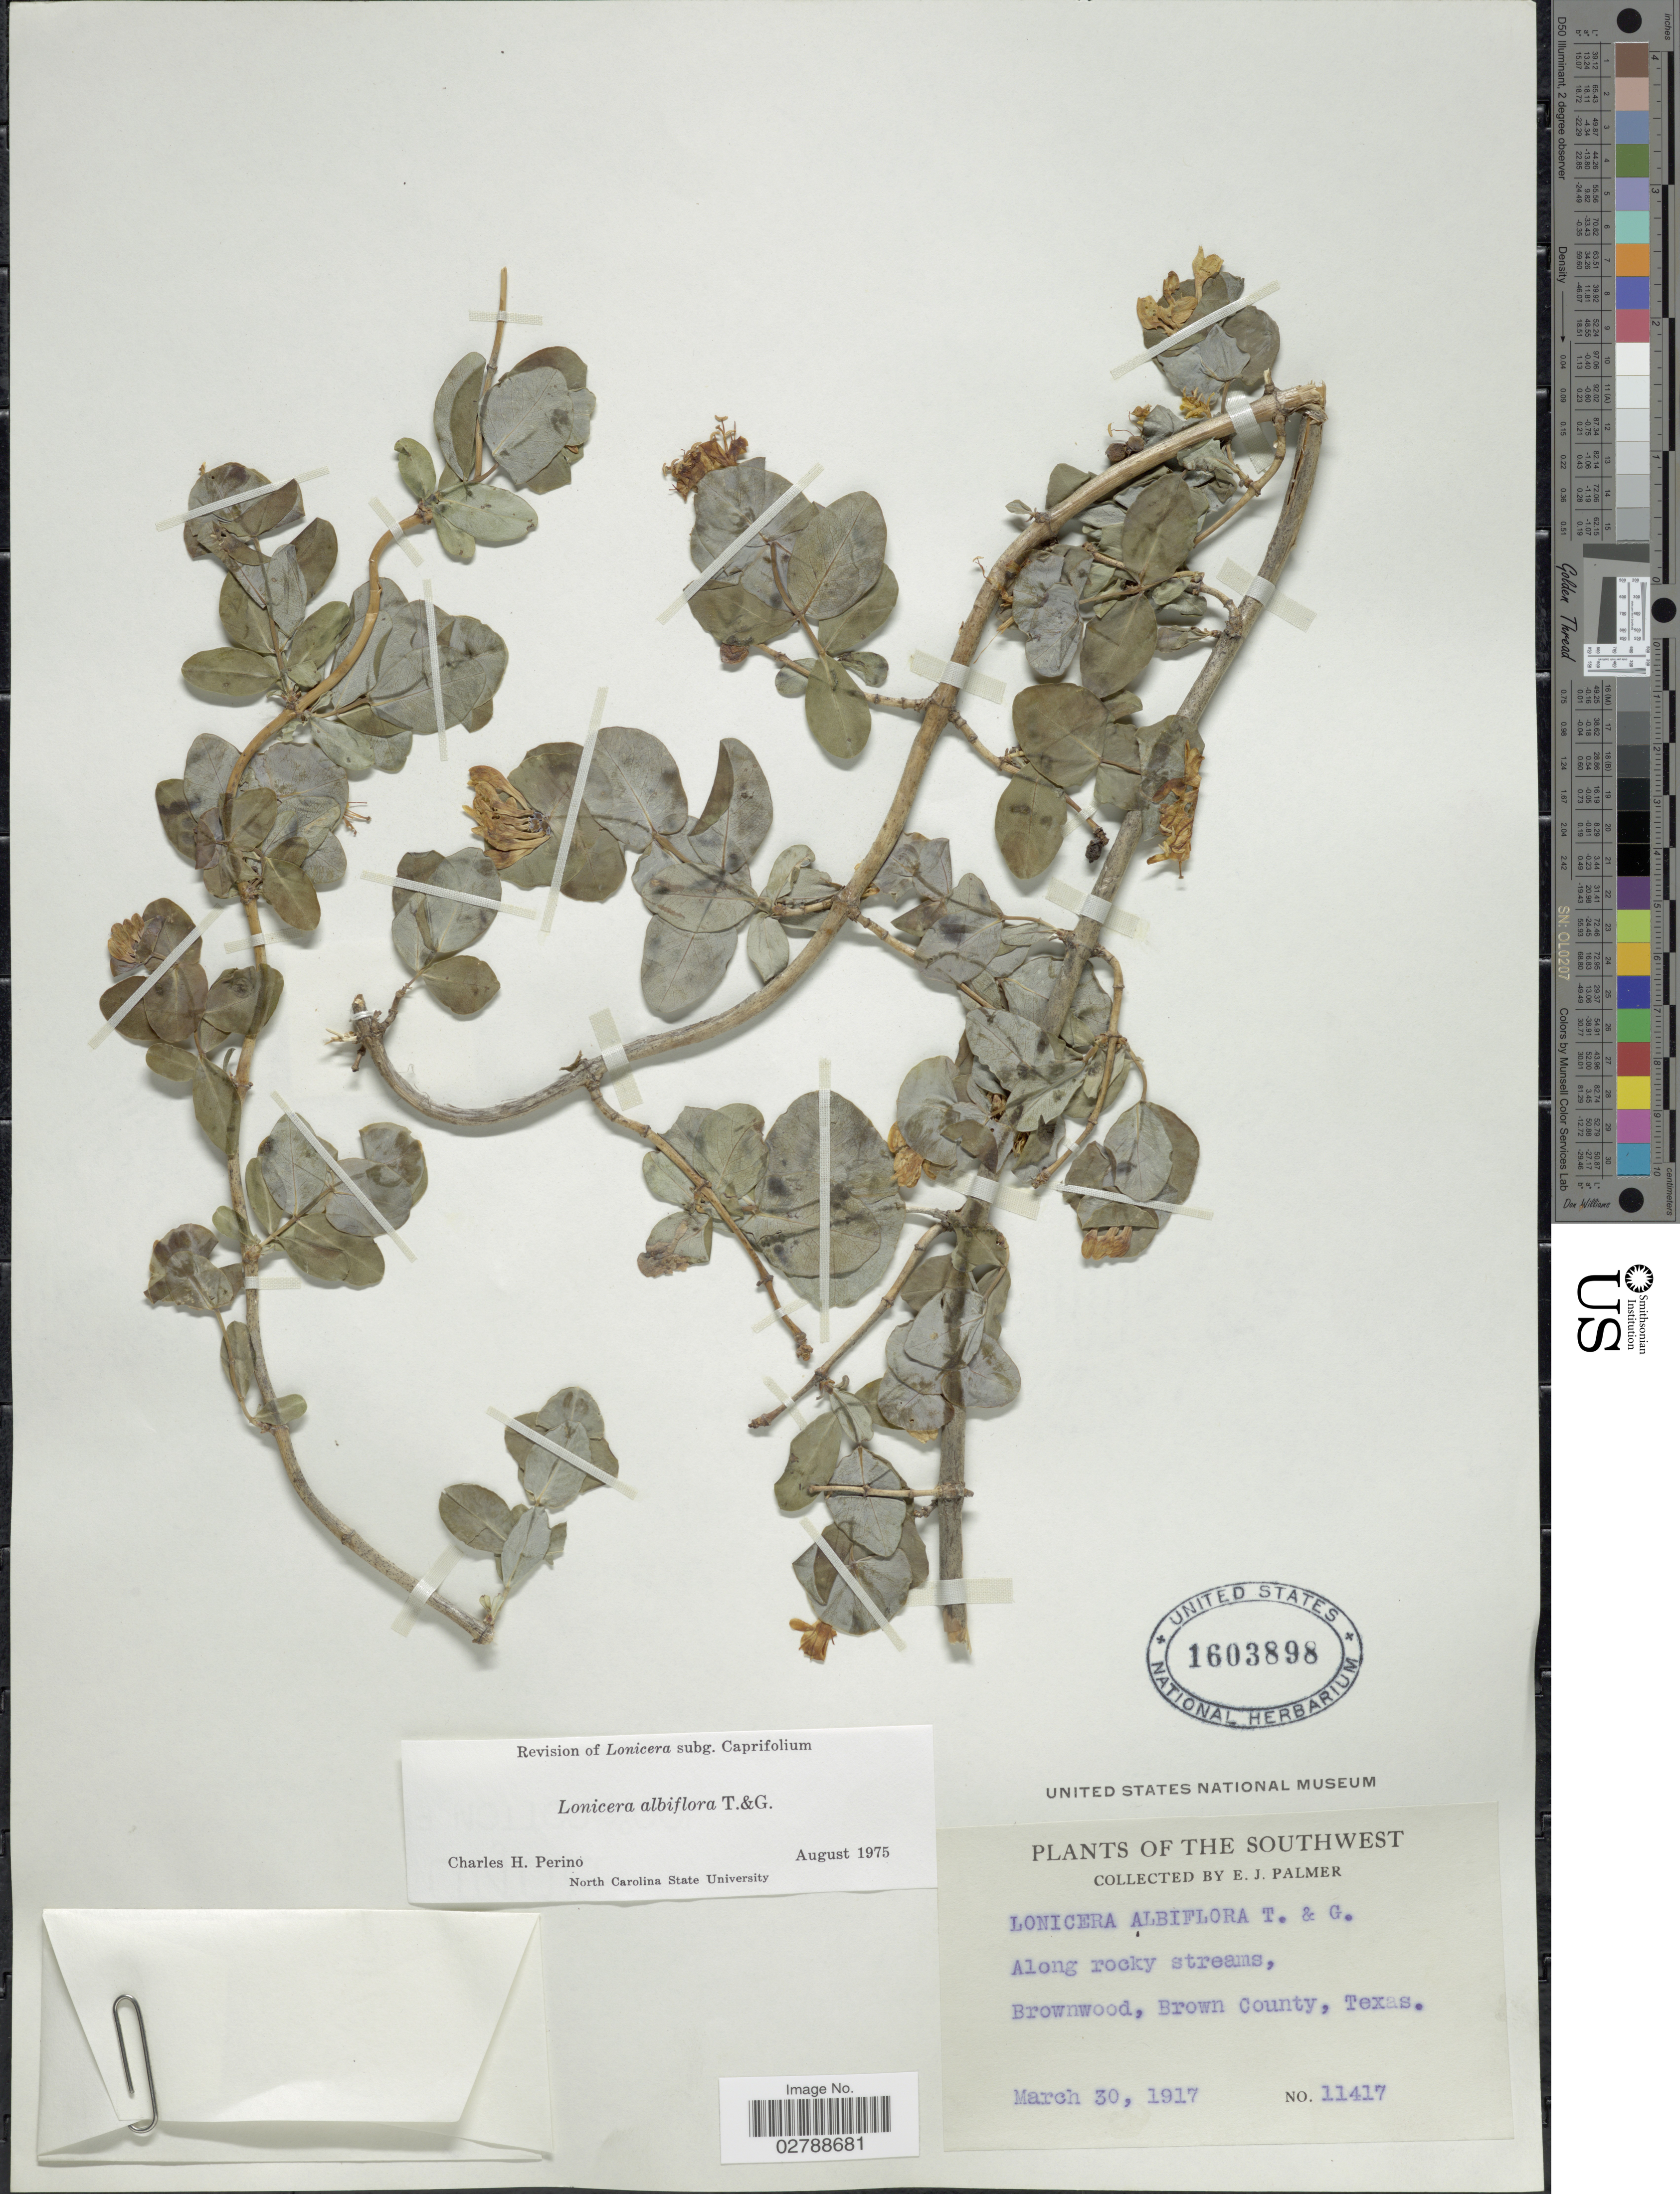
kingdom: Plantae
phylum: Tracheophyta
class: Magnoliopsida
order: Dipsacales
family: Caprifoliaceae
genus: Lonicera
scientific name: Lonicera albiflora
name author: Torr. & A. Gray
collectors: E. J. Palmer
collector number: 11417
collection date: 1917-03-30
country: United States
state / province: Texas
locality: The Southwest. Brownwood, Brown County.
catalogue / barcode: US 1603898